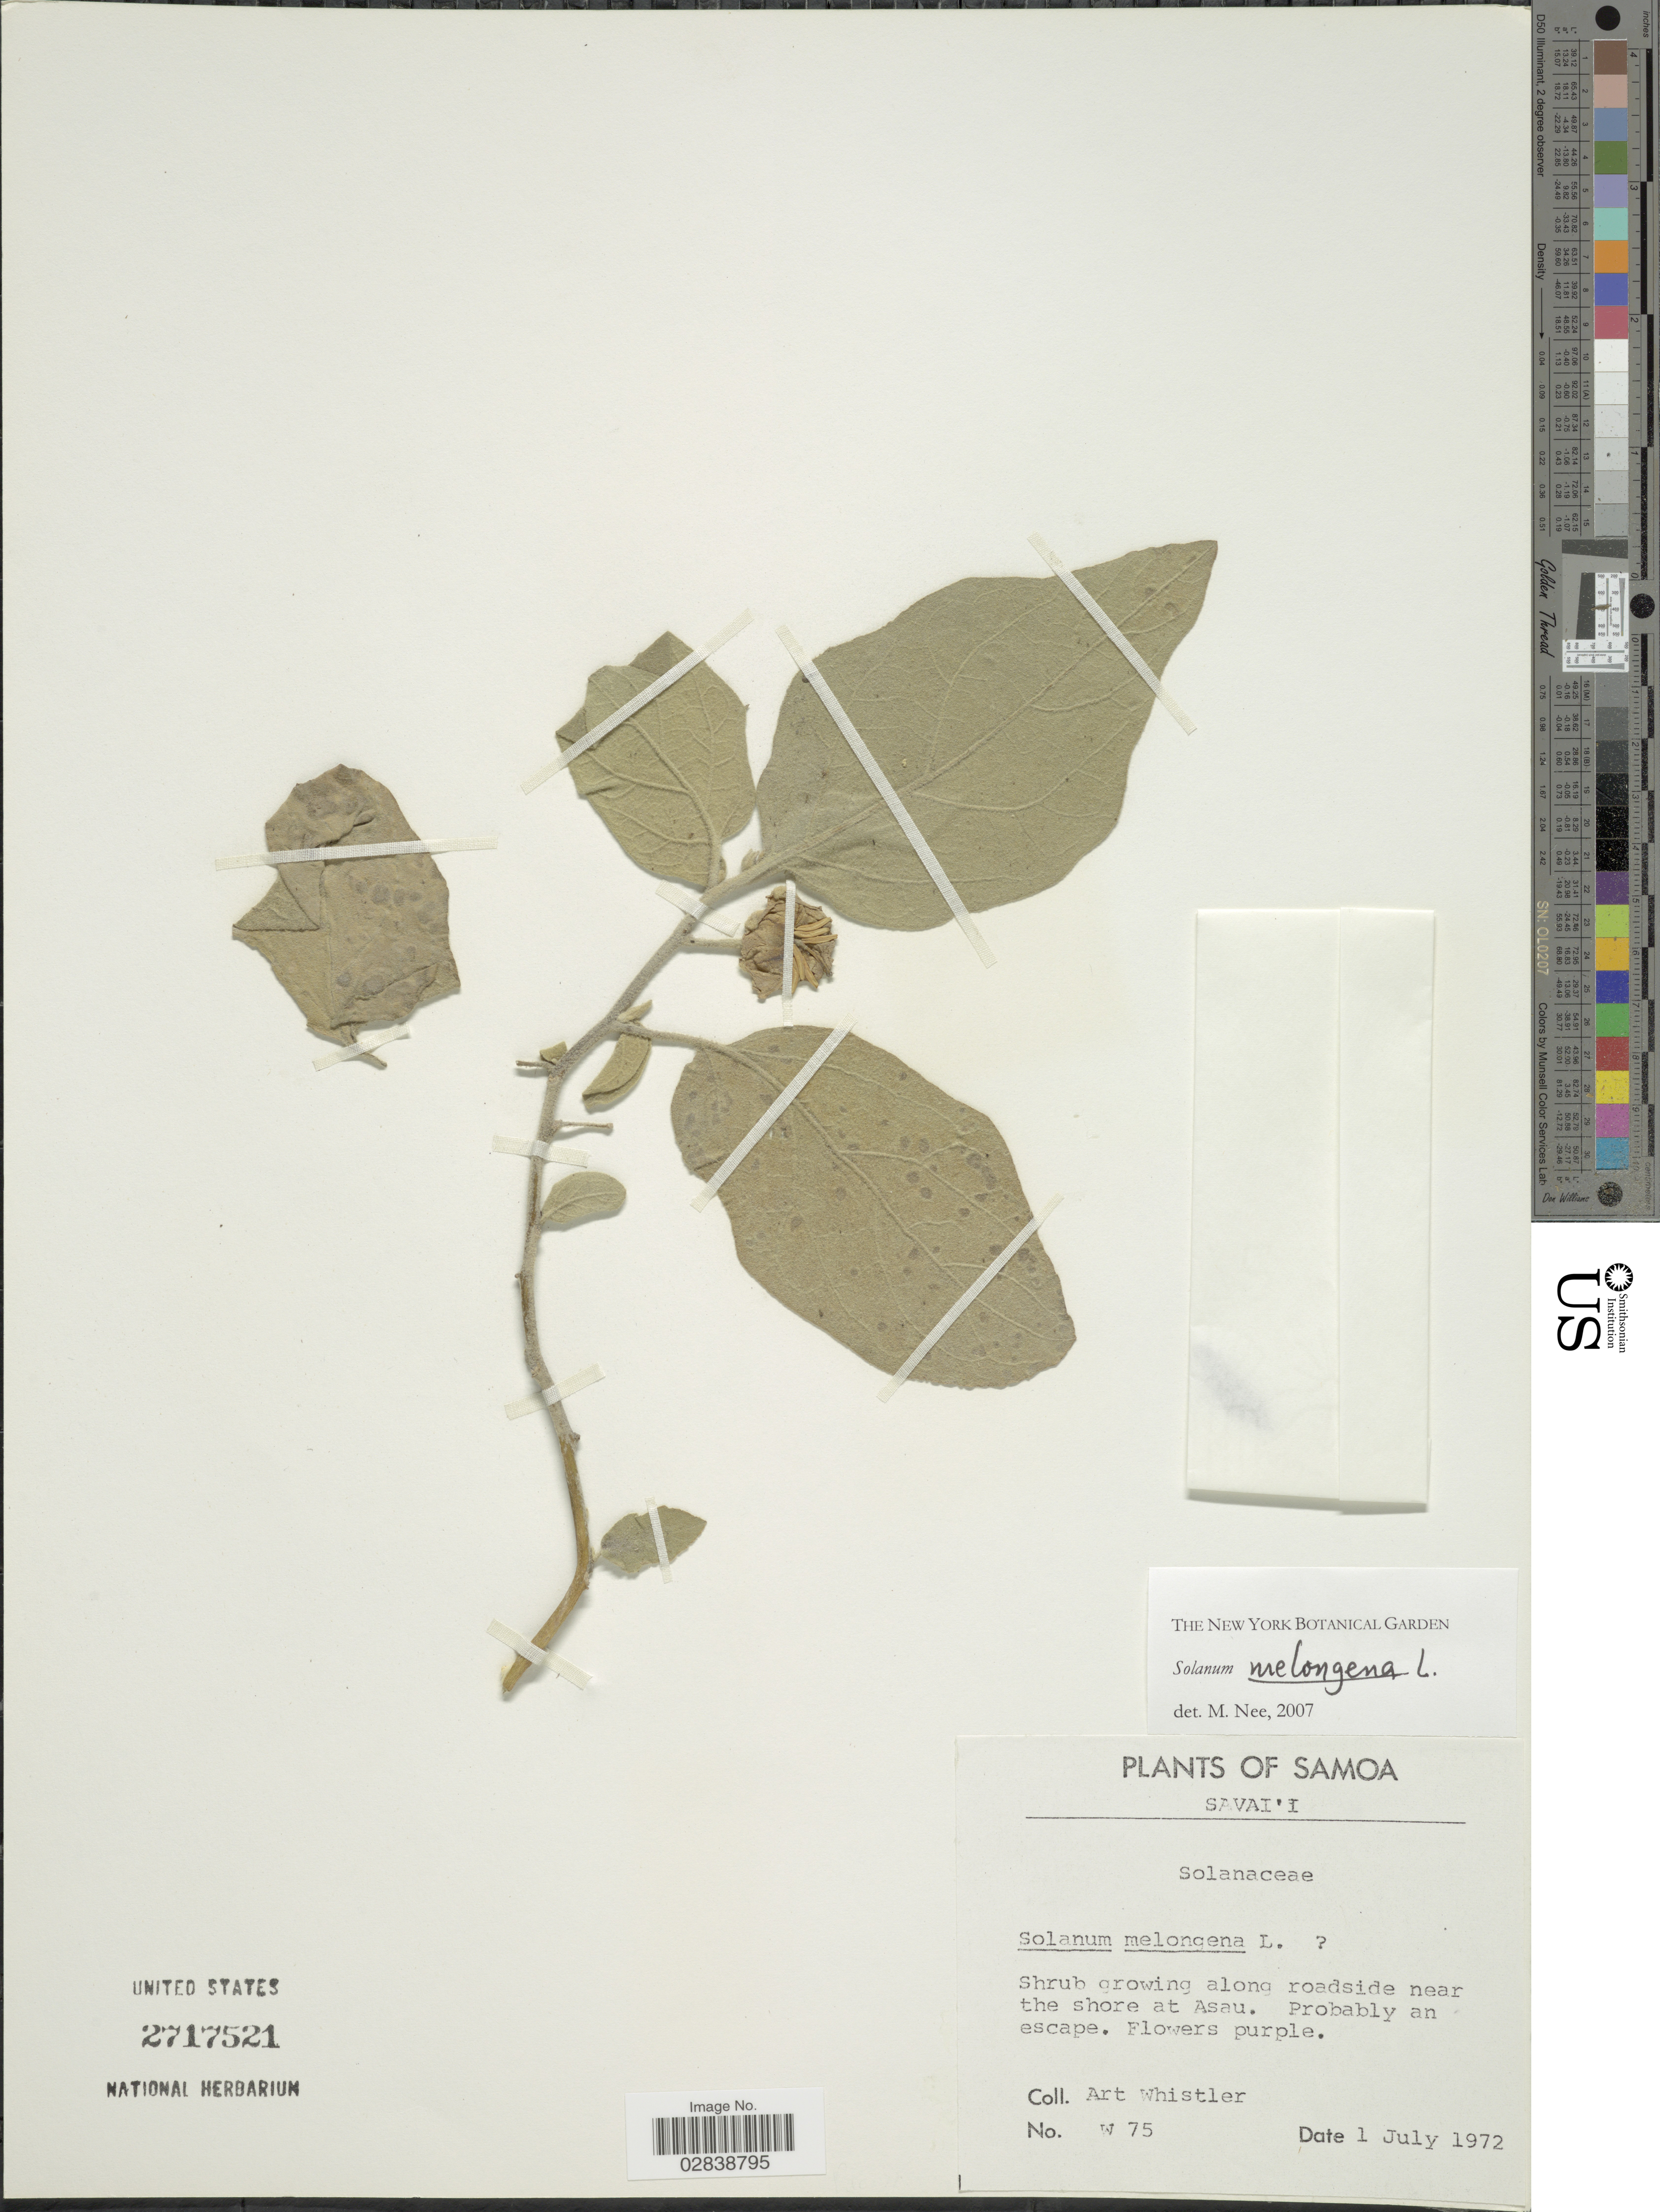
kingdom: Plantae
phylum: Tracheophyta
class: Magnoliopsida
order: Solanales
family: Solanaceae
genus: Solanum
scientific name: Solanum melongena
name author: L.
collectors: A. Whistler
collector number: W 75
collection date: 1972-07-01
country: Samoa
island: Savai'i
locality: Samoa. Savai'i. Shrub growing along roadside near the shore at Asau.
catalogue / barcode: US 2717521